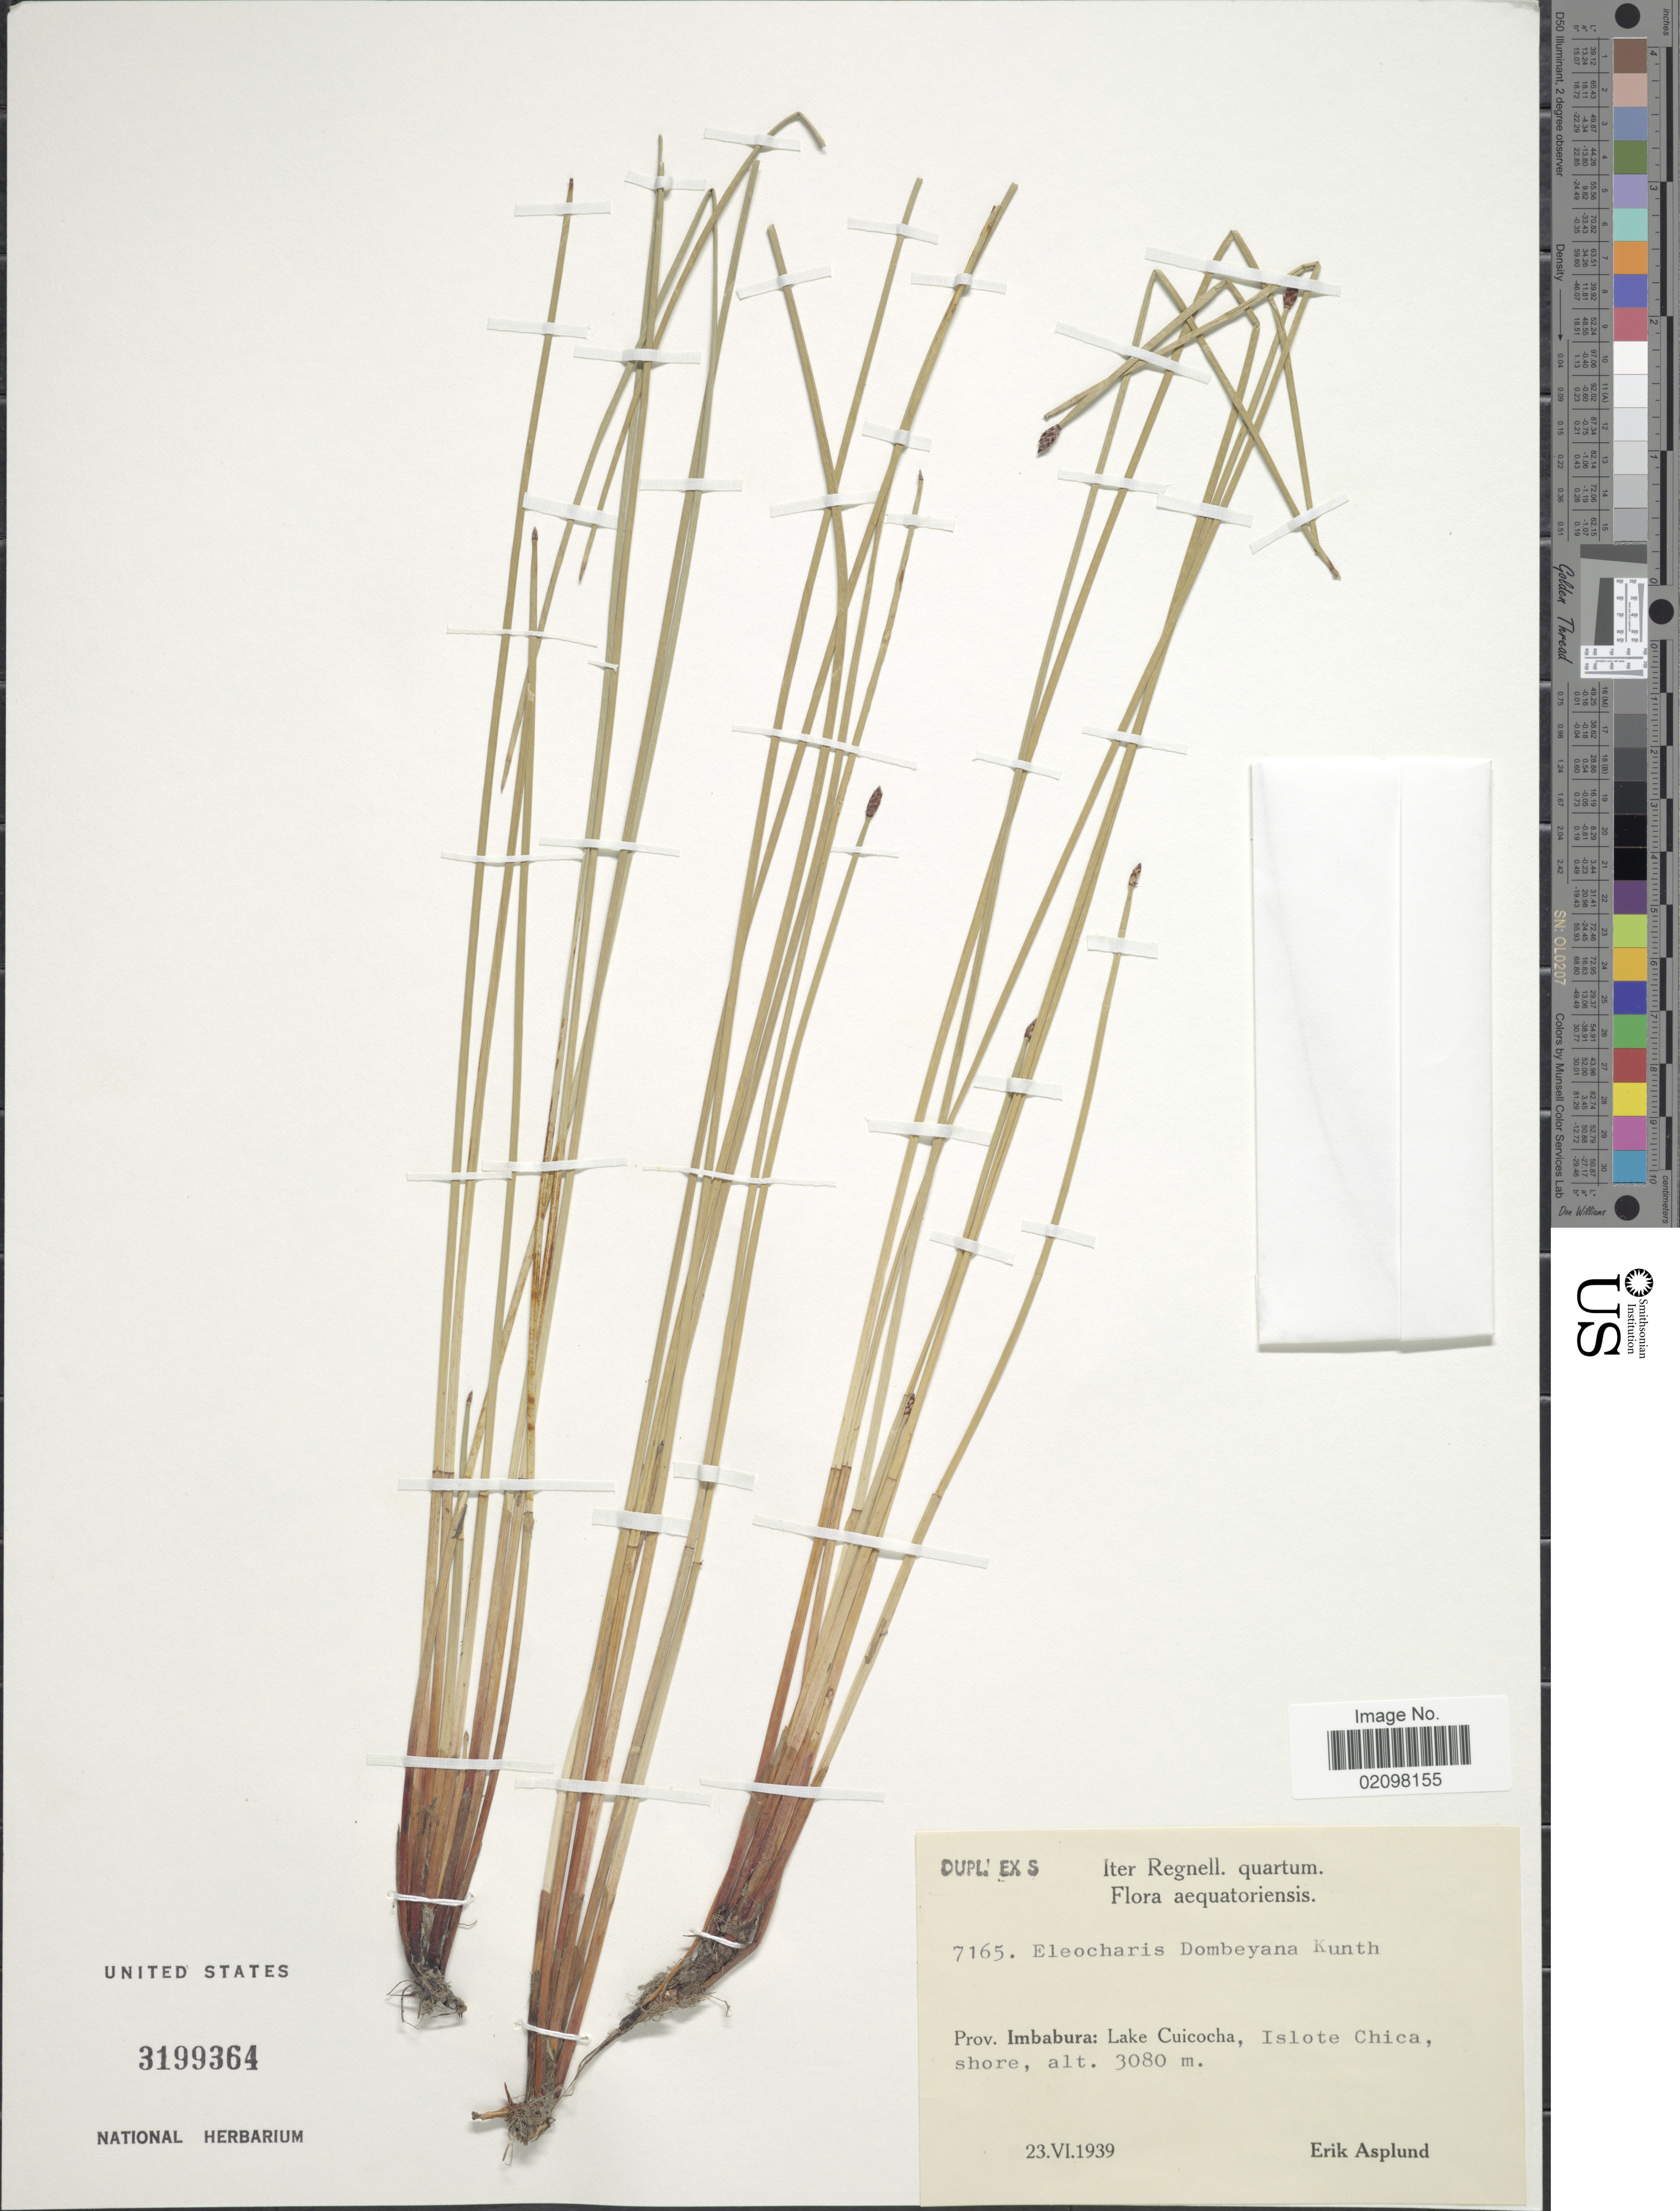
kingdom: Plantae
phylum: Tracheophyta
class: Liliopsida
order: Poales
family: Cyperaceae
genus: Eleocharis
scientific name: Eleocharis dombeyana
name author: Kunth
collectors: E. Asplund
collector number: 7165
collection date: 1939-06-23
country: Ecuador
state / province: Imbabura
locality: Lake Cuicocha, Islote Chica, shore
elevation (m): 3080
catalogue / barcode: US 3199364